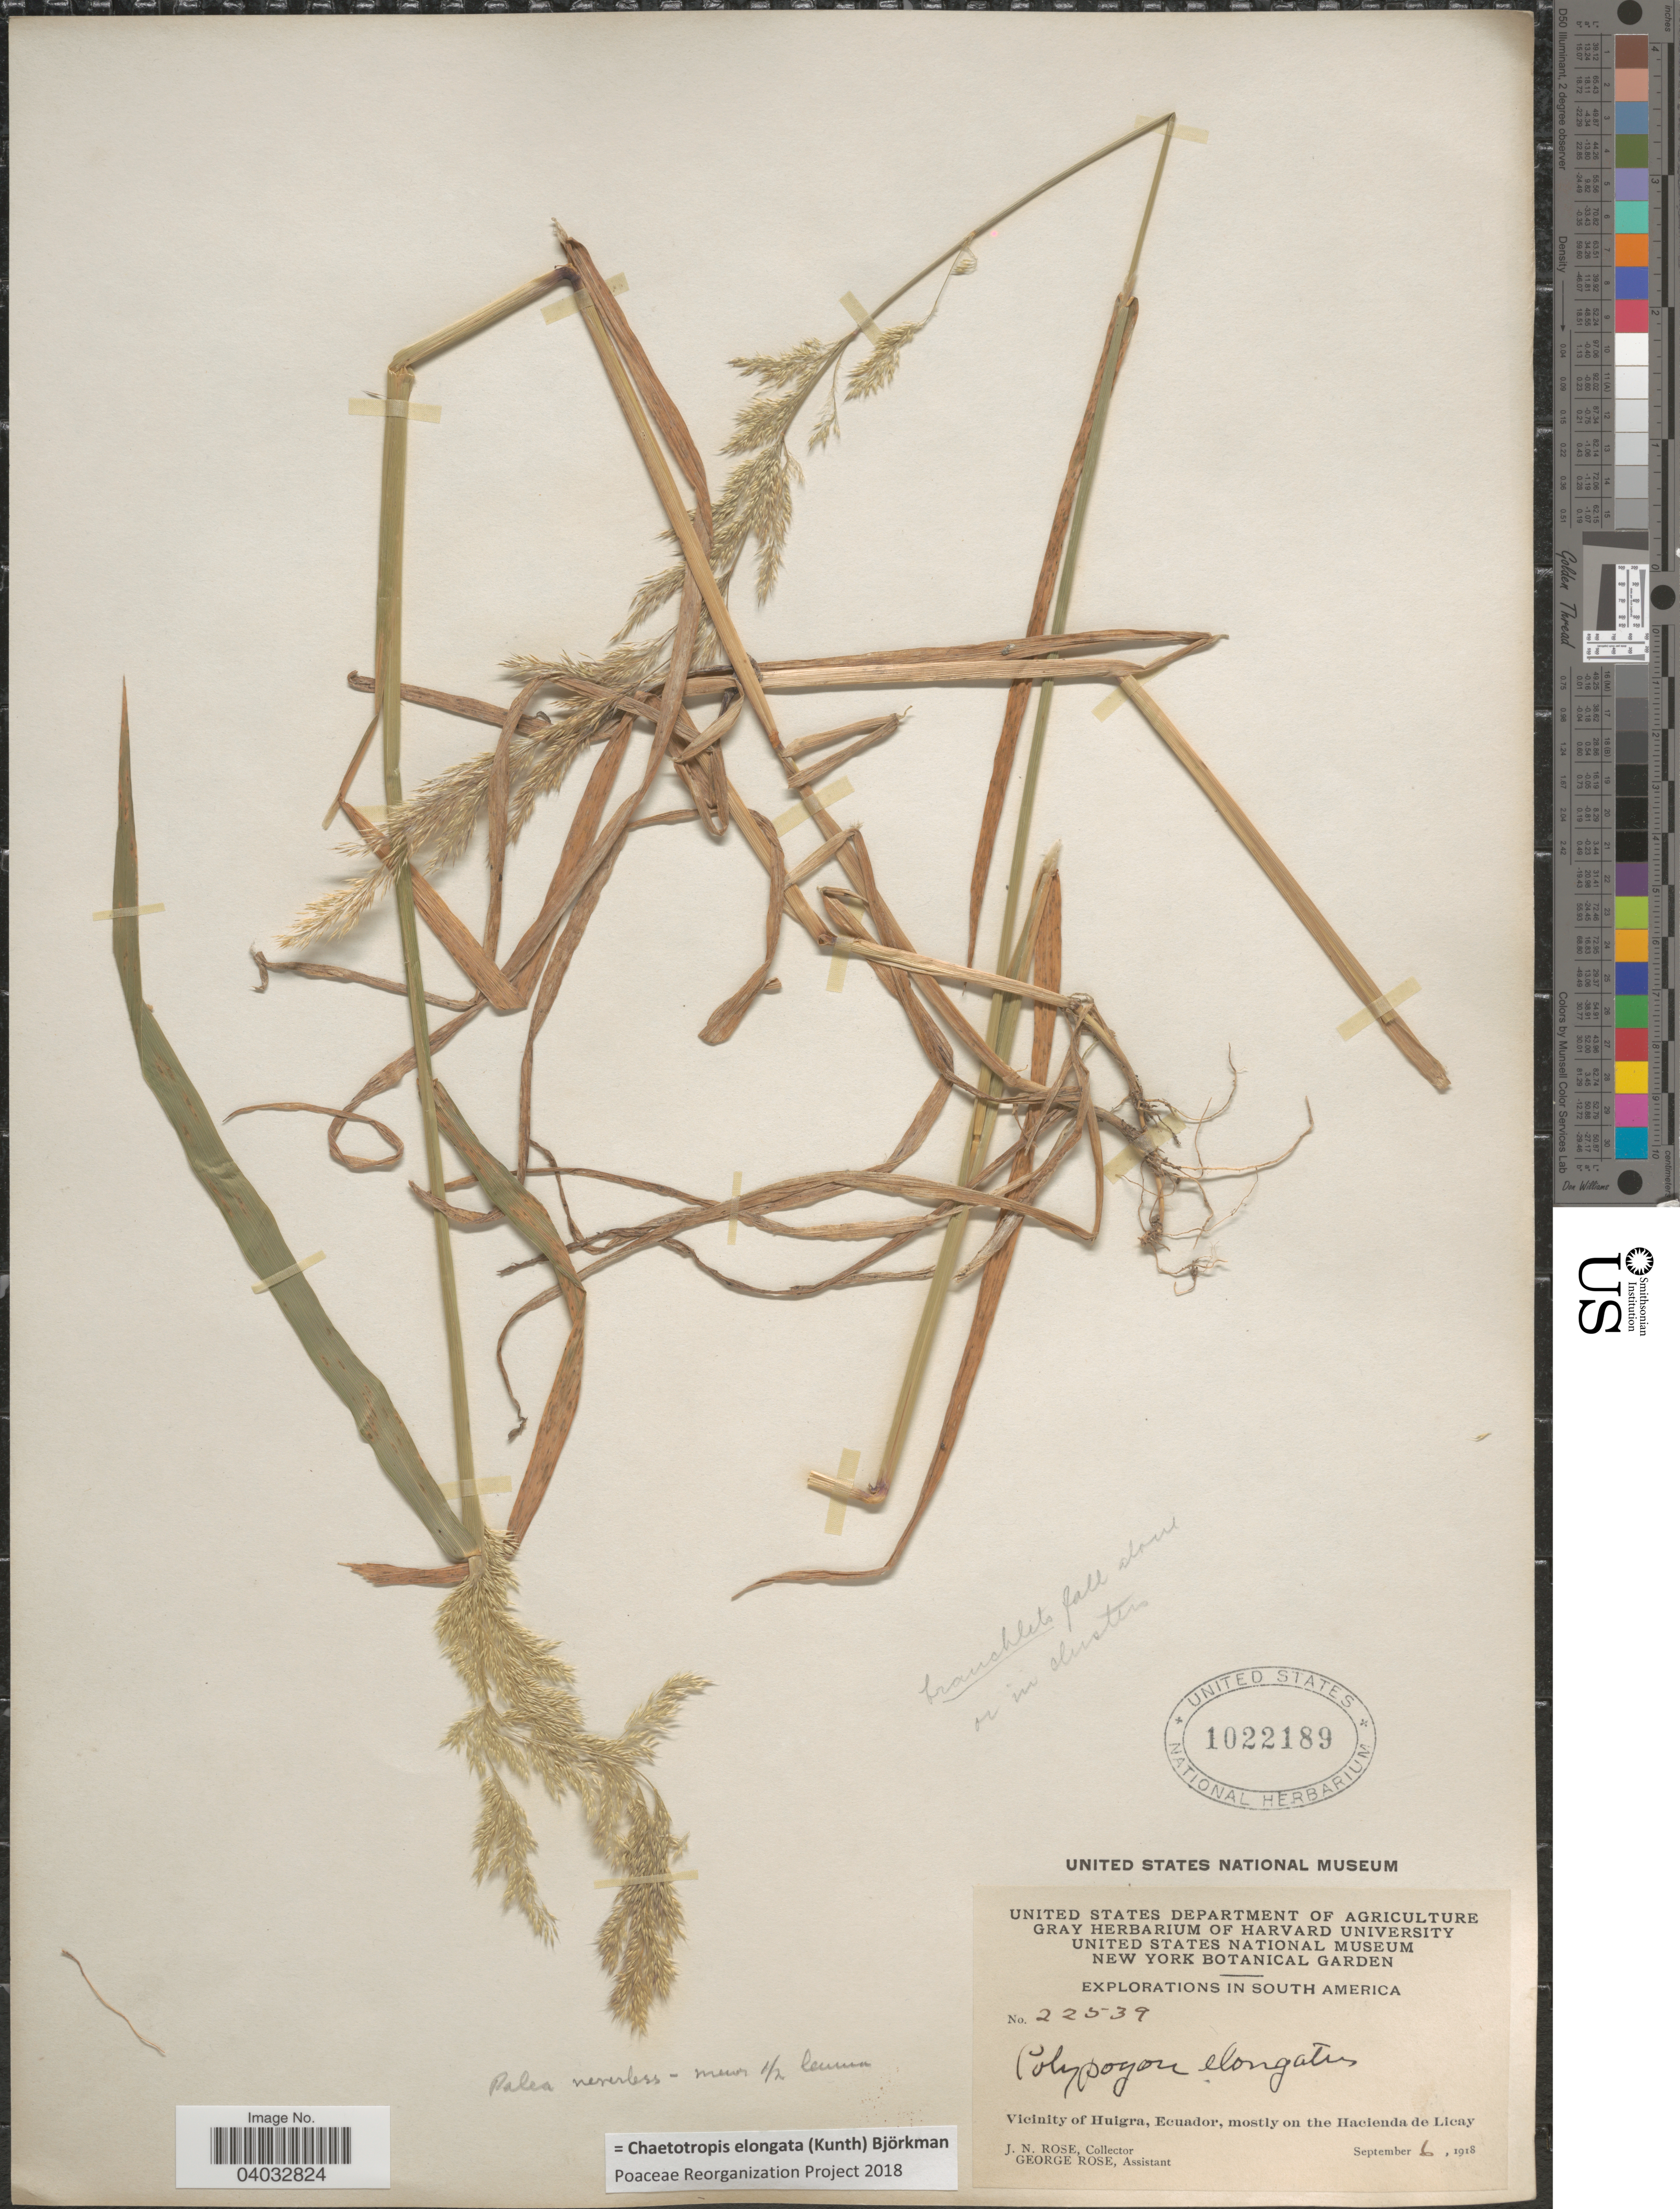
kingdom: Plantae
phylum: Tracheophyta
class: Liliopsida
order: Poales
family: Poaceae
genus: Chaetotropis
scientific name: Chaetotropis elongata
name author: (Kunth) Björkman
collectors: J. N. Rose & G. Rose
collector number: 22539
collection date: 1918-09-06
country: Ecuador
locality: Vicinity of Huigra, mostly on the Hacienda de Licay.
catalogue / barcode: US 1022189